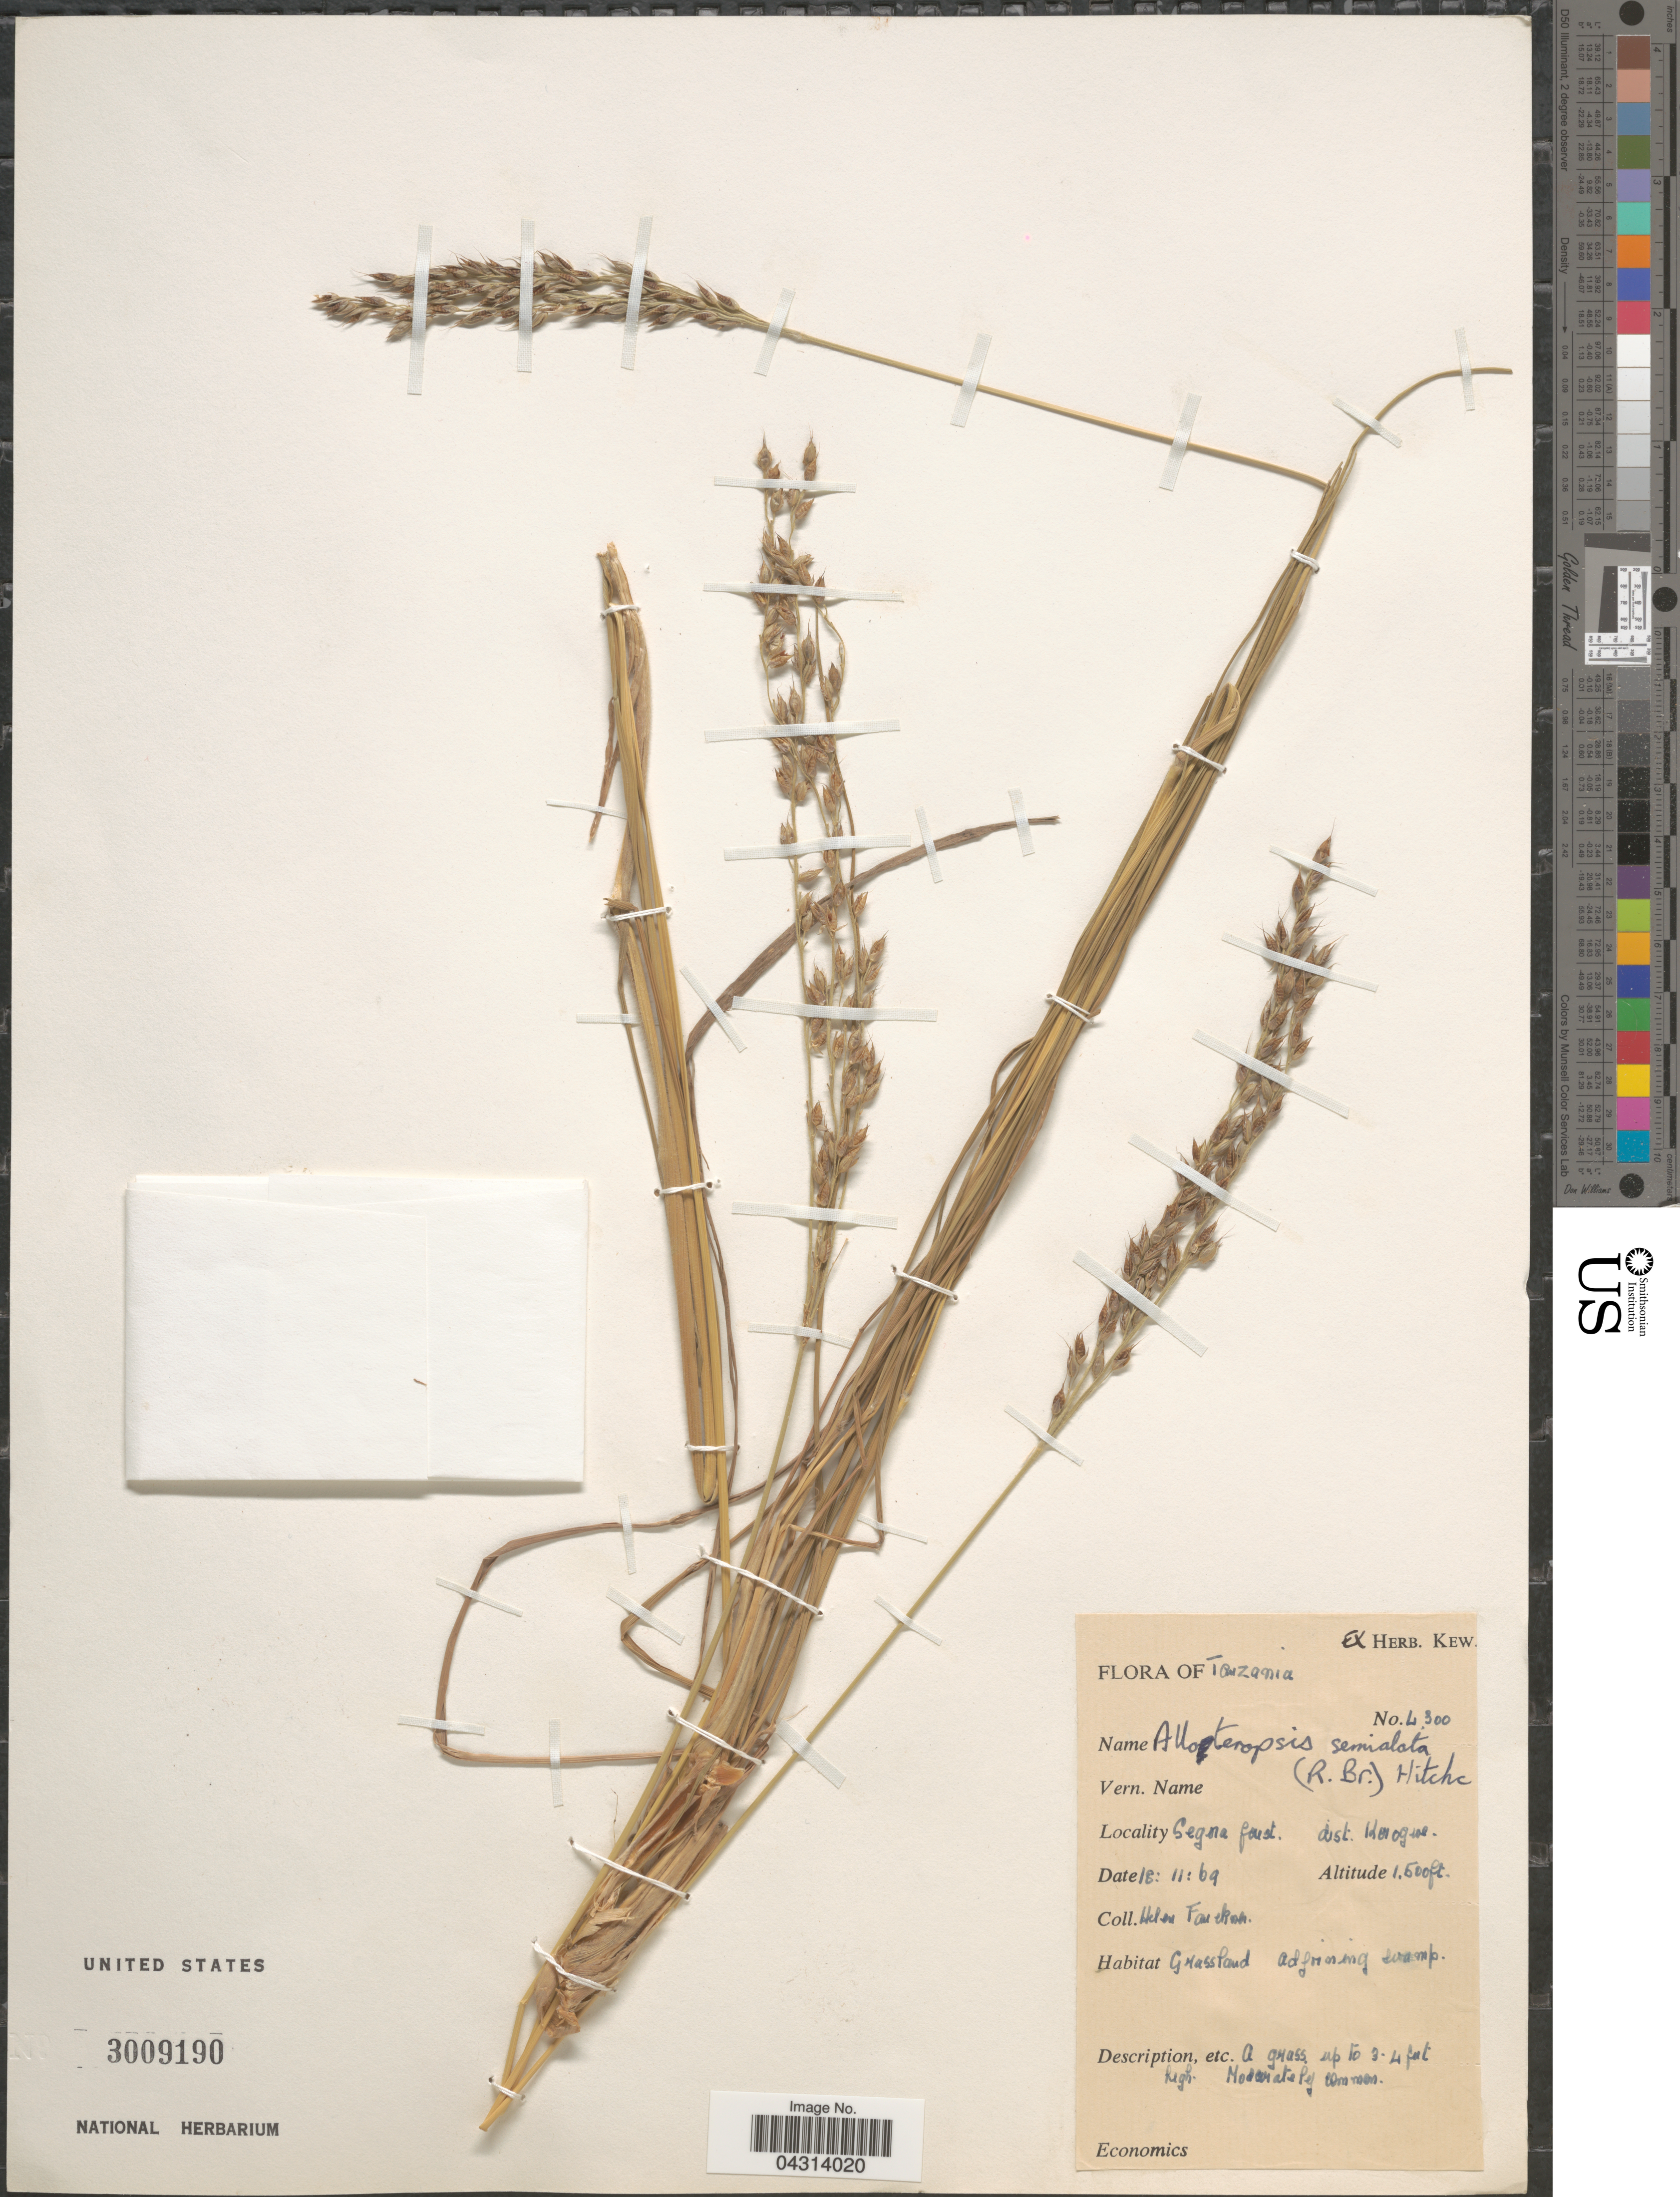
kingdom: Plantae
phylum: Tracheophyta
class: Liliopsida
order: Poales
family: Poaceae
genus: Alloteropsis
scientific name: Alloteropsis semialata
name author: (R. Br.) Hitchc.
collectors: H. Farkan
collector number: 4300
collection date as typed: Transcribed d/m/y: 18/11/69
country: Tanzania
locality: Segora forest. dist. Korogwe.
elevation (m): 457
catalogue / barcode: US 3009190